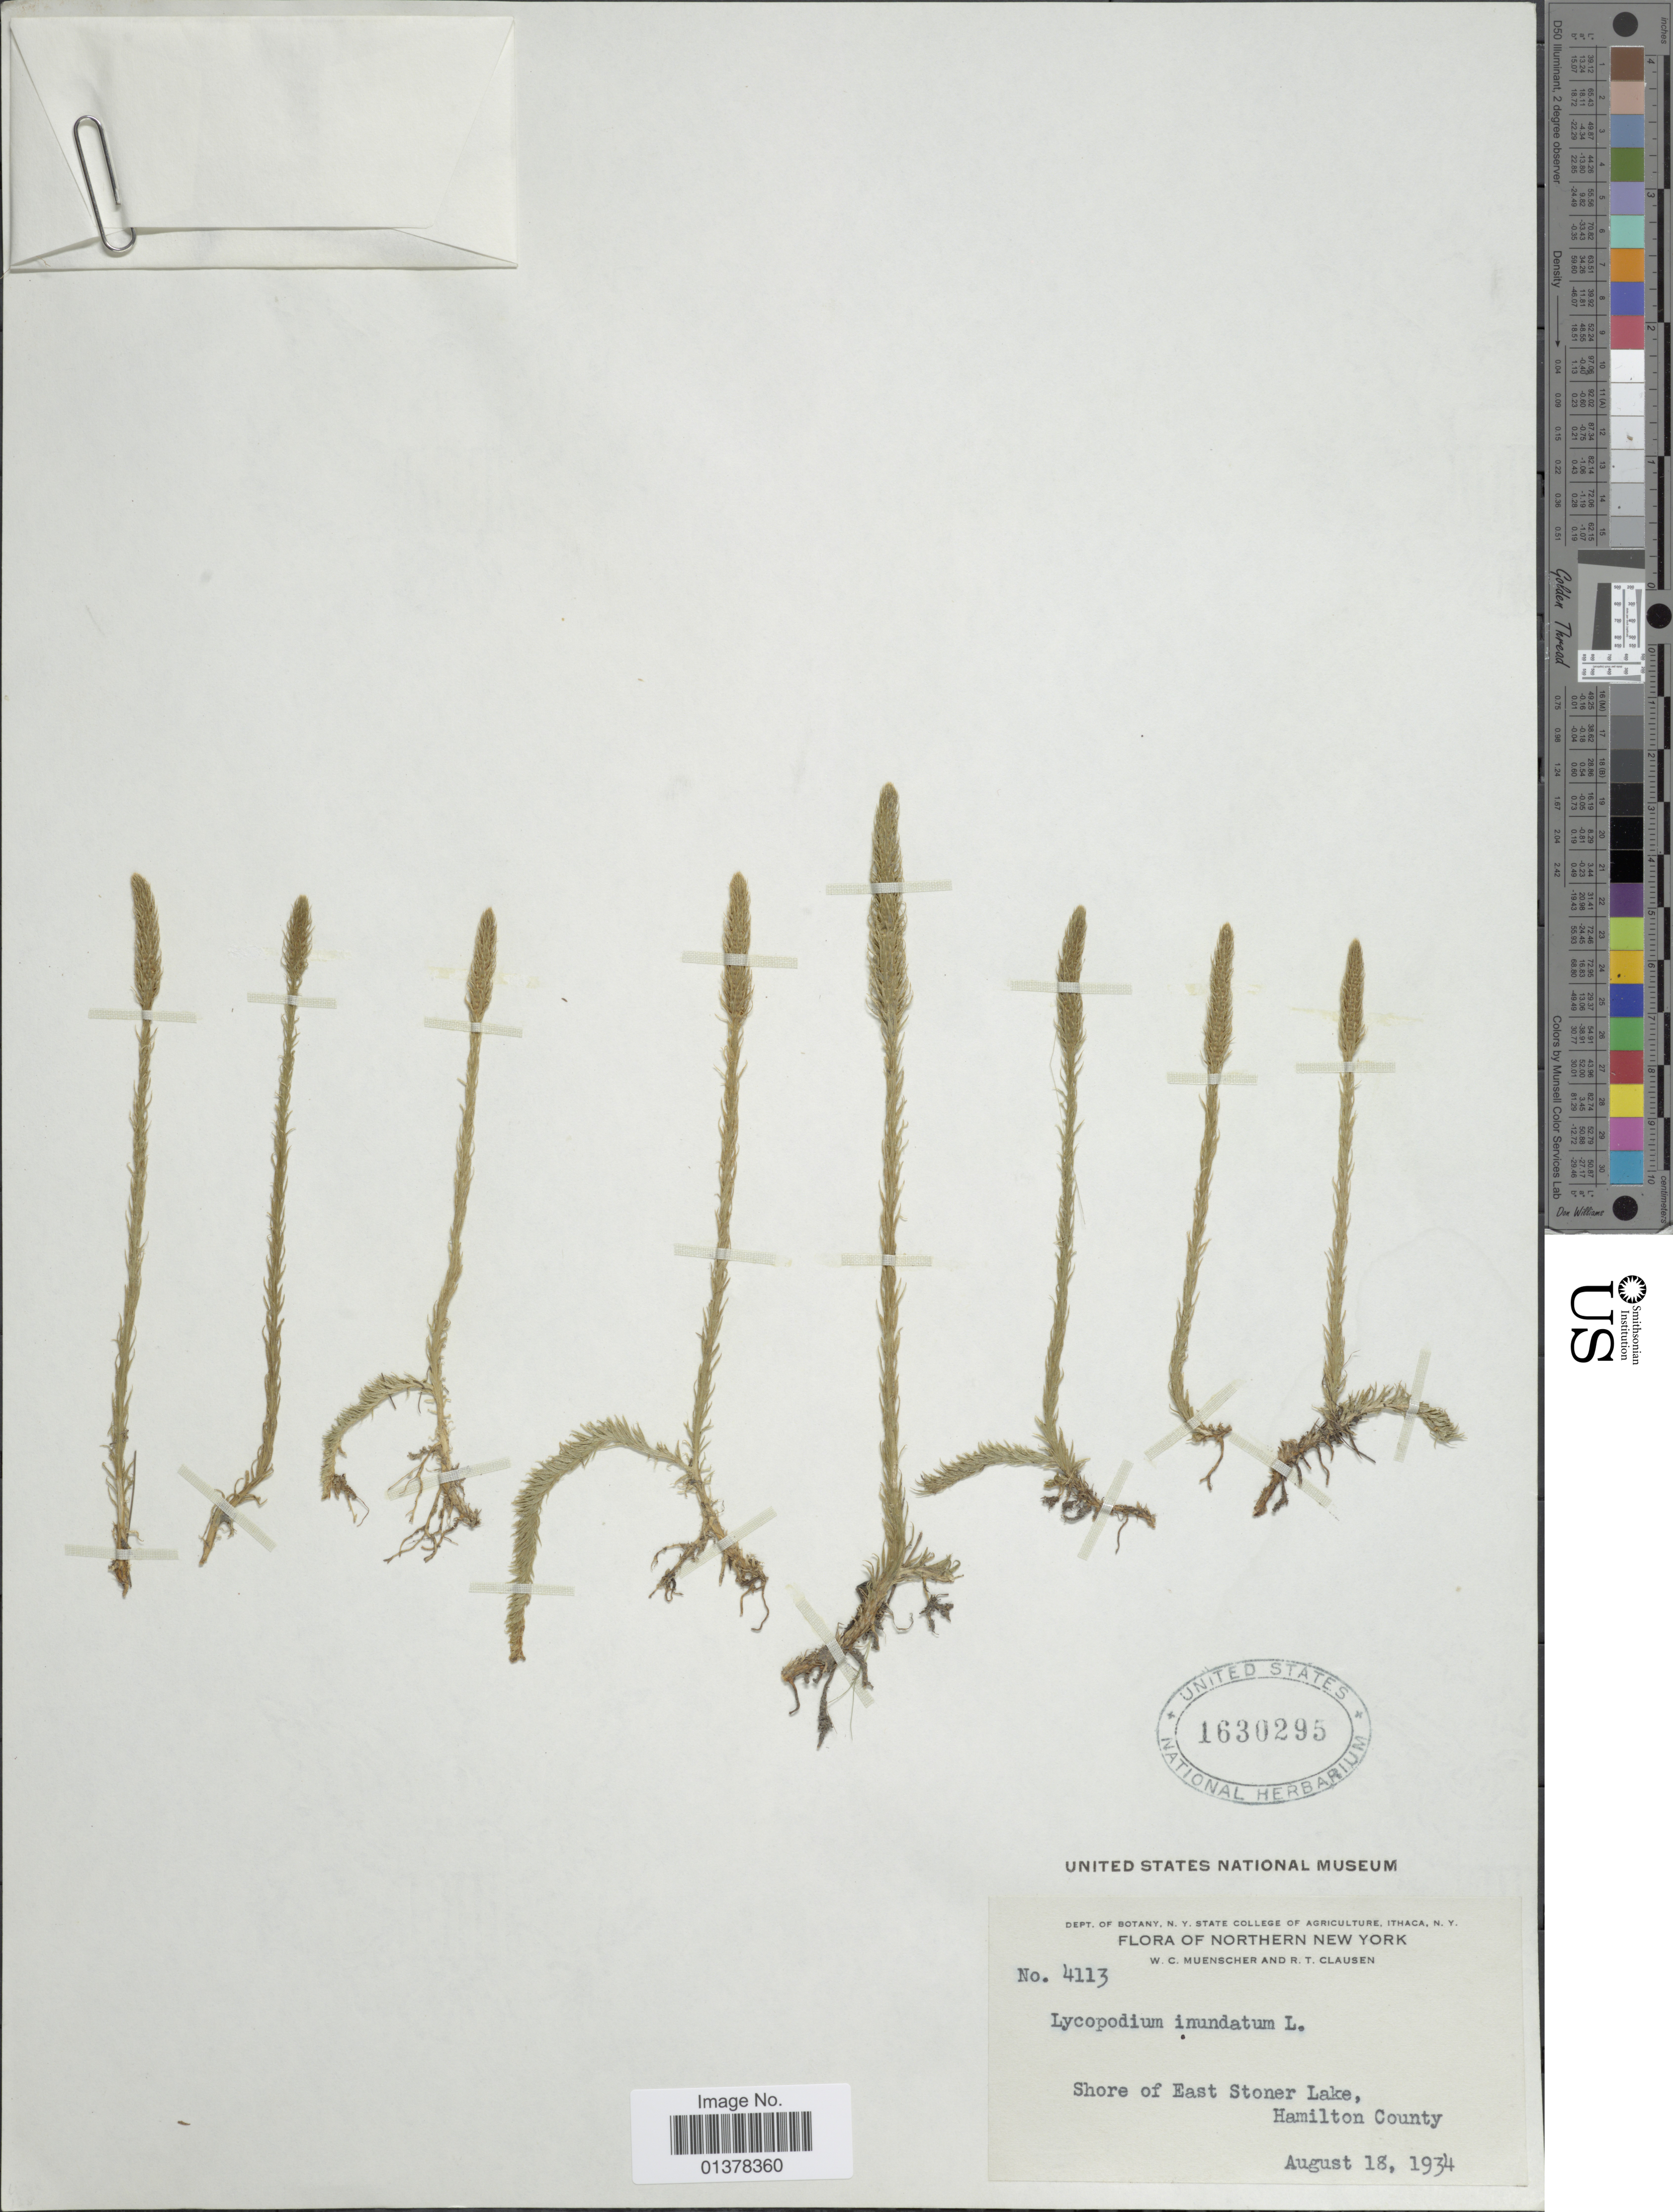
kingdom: Plantae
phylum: Tracheophyta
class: Lycopodiopsida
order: Lycopodiales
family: Lycopodiaceae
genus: Lycopodiella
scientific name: Lycopodiella inundata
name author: (L.) Holub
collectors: W. Muenscher & R. T. Clausen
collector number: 4113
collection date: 1934-08-18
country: United States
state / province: New York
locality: Shore of East Stoner Lake, Hamilton County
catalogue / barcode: US 1630295